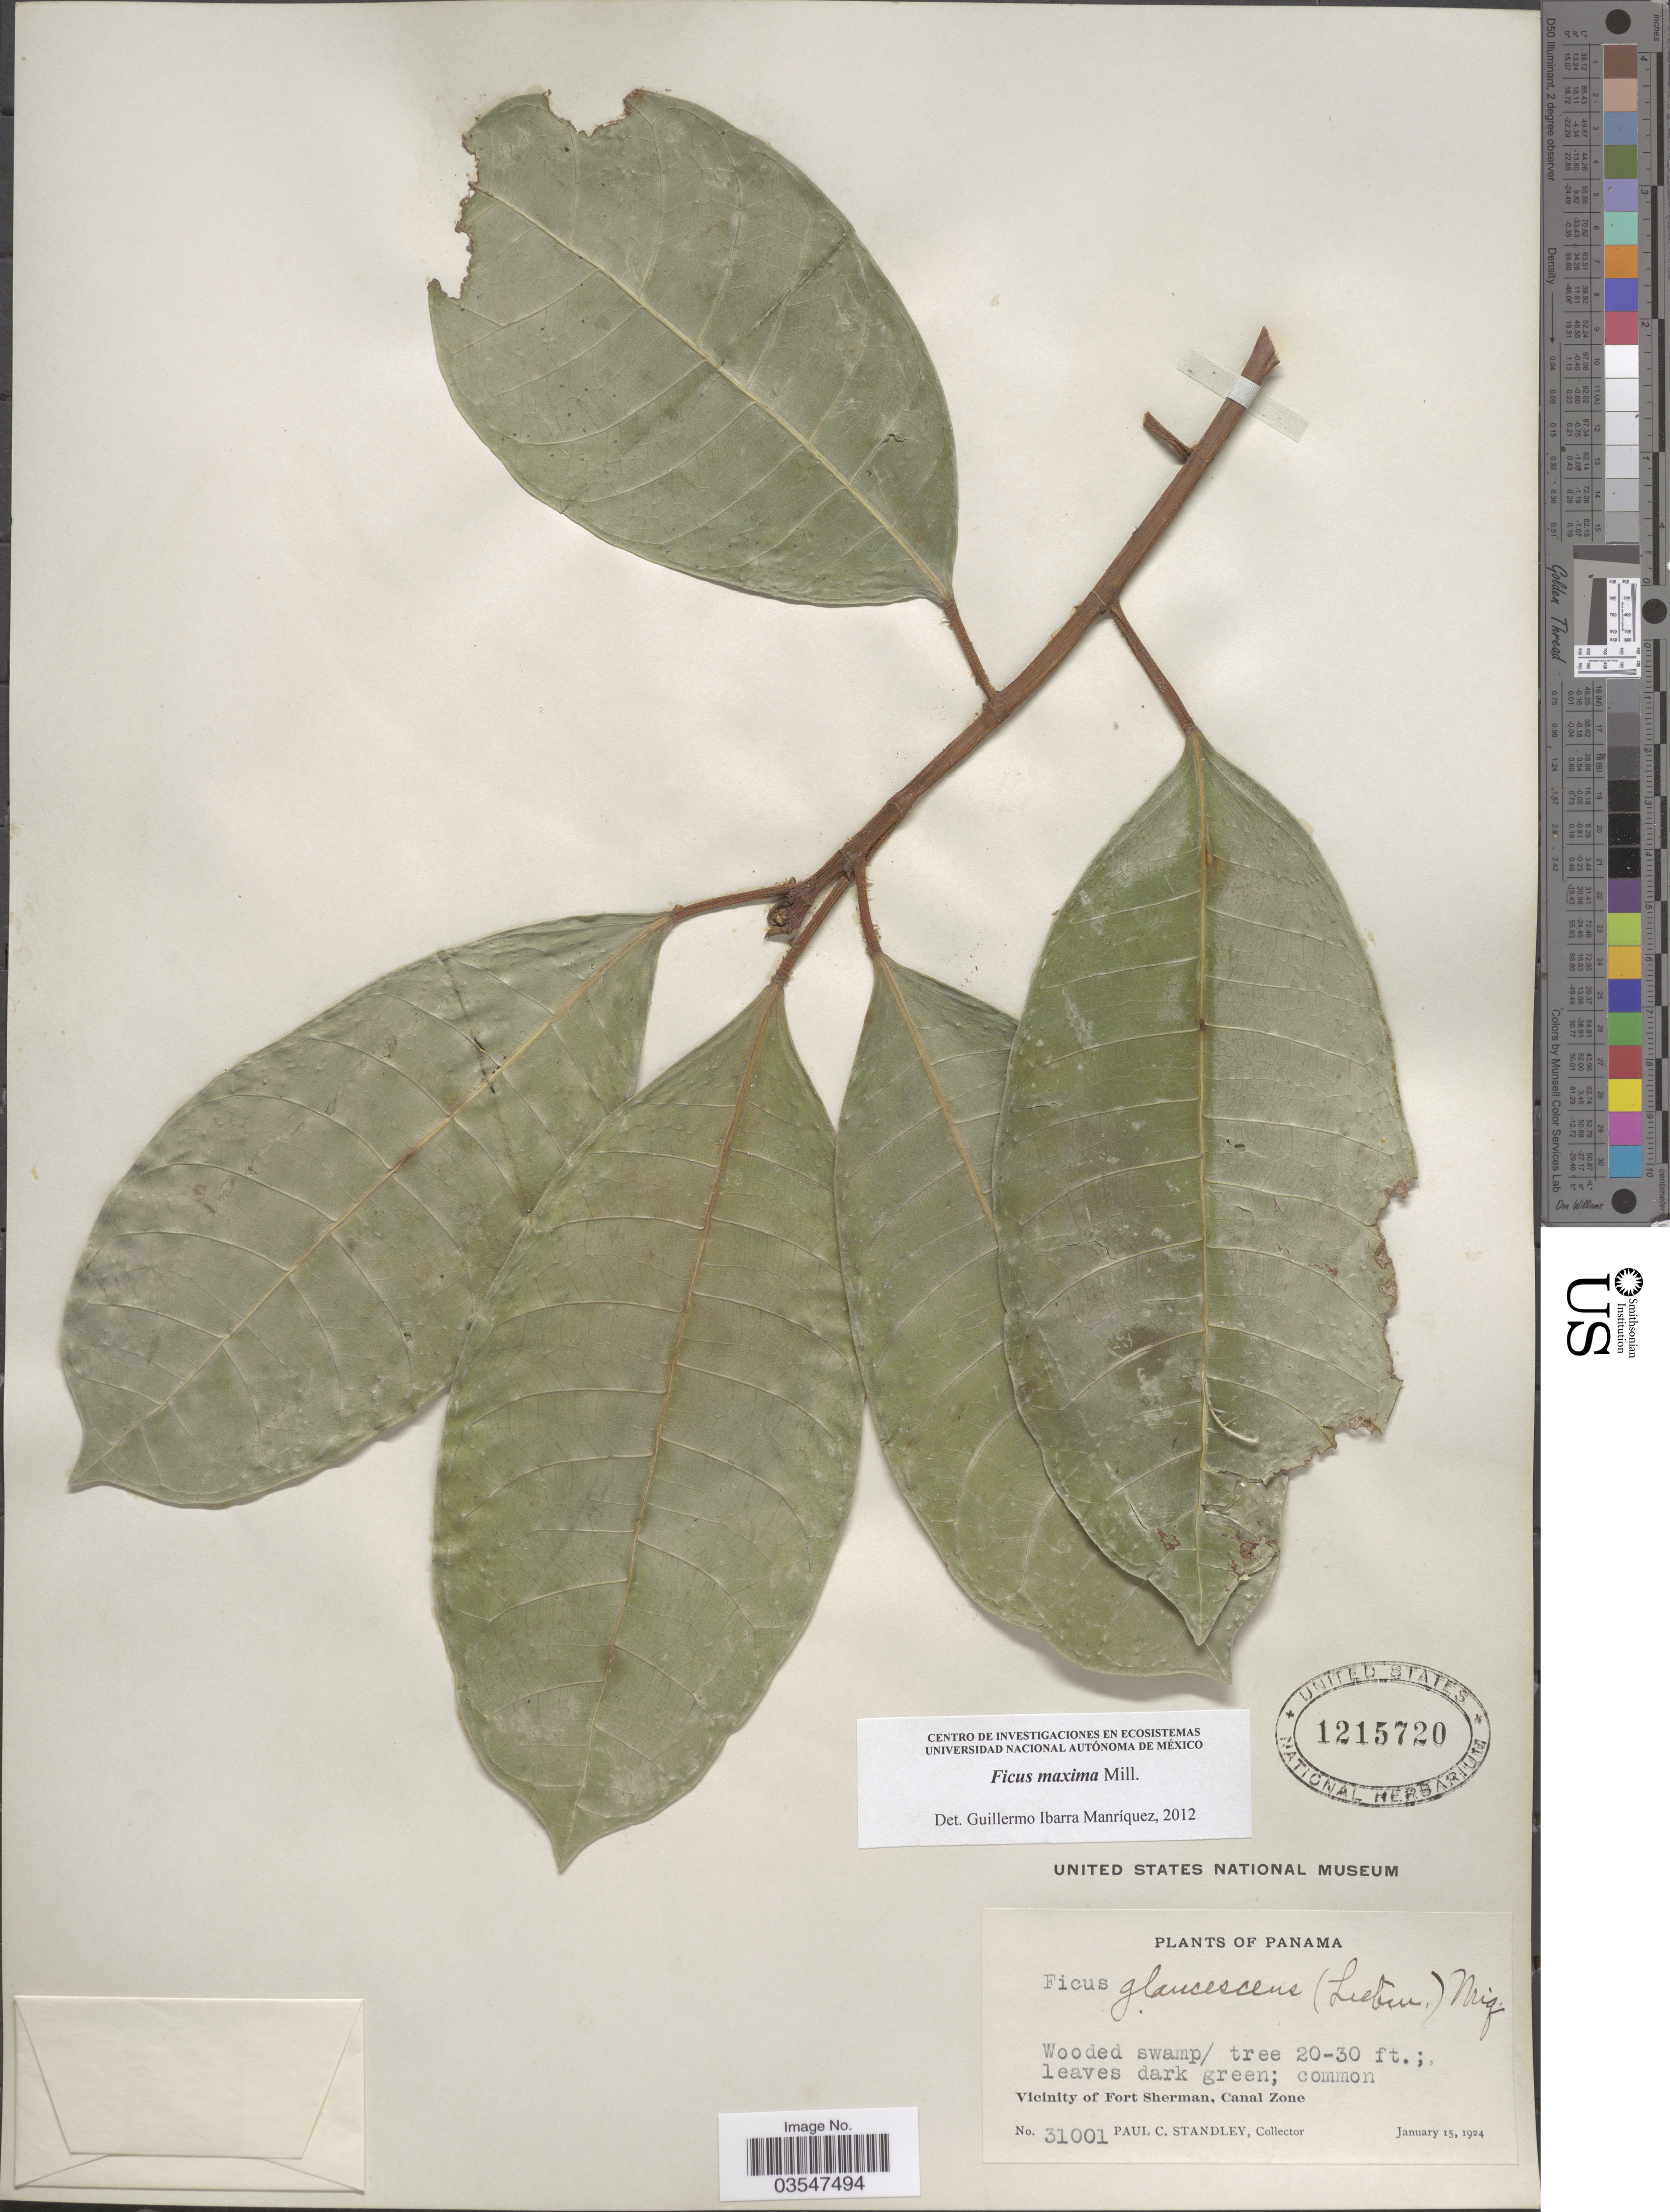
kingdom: Plantae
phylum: Tracheophyta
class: Magnoliopsida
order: Rosales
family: Moraceae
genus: Ficus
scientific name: Ficus maxima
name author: Mill.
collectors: P. C. Standley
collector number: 31001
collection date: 1924-01-15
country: Panama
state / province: Colón / Panamá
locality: Vicinity of Fort Sherman, Canal Zone.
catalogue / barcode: US 1215720